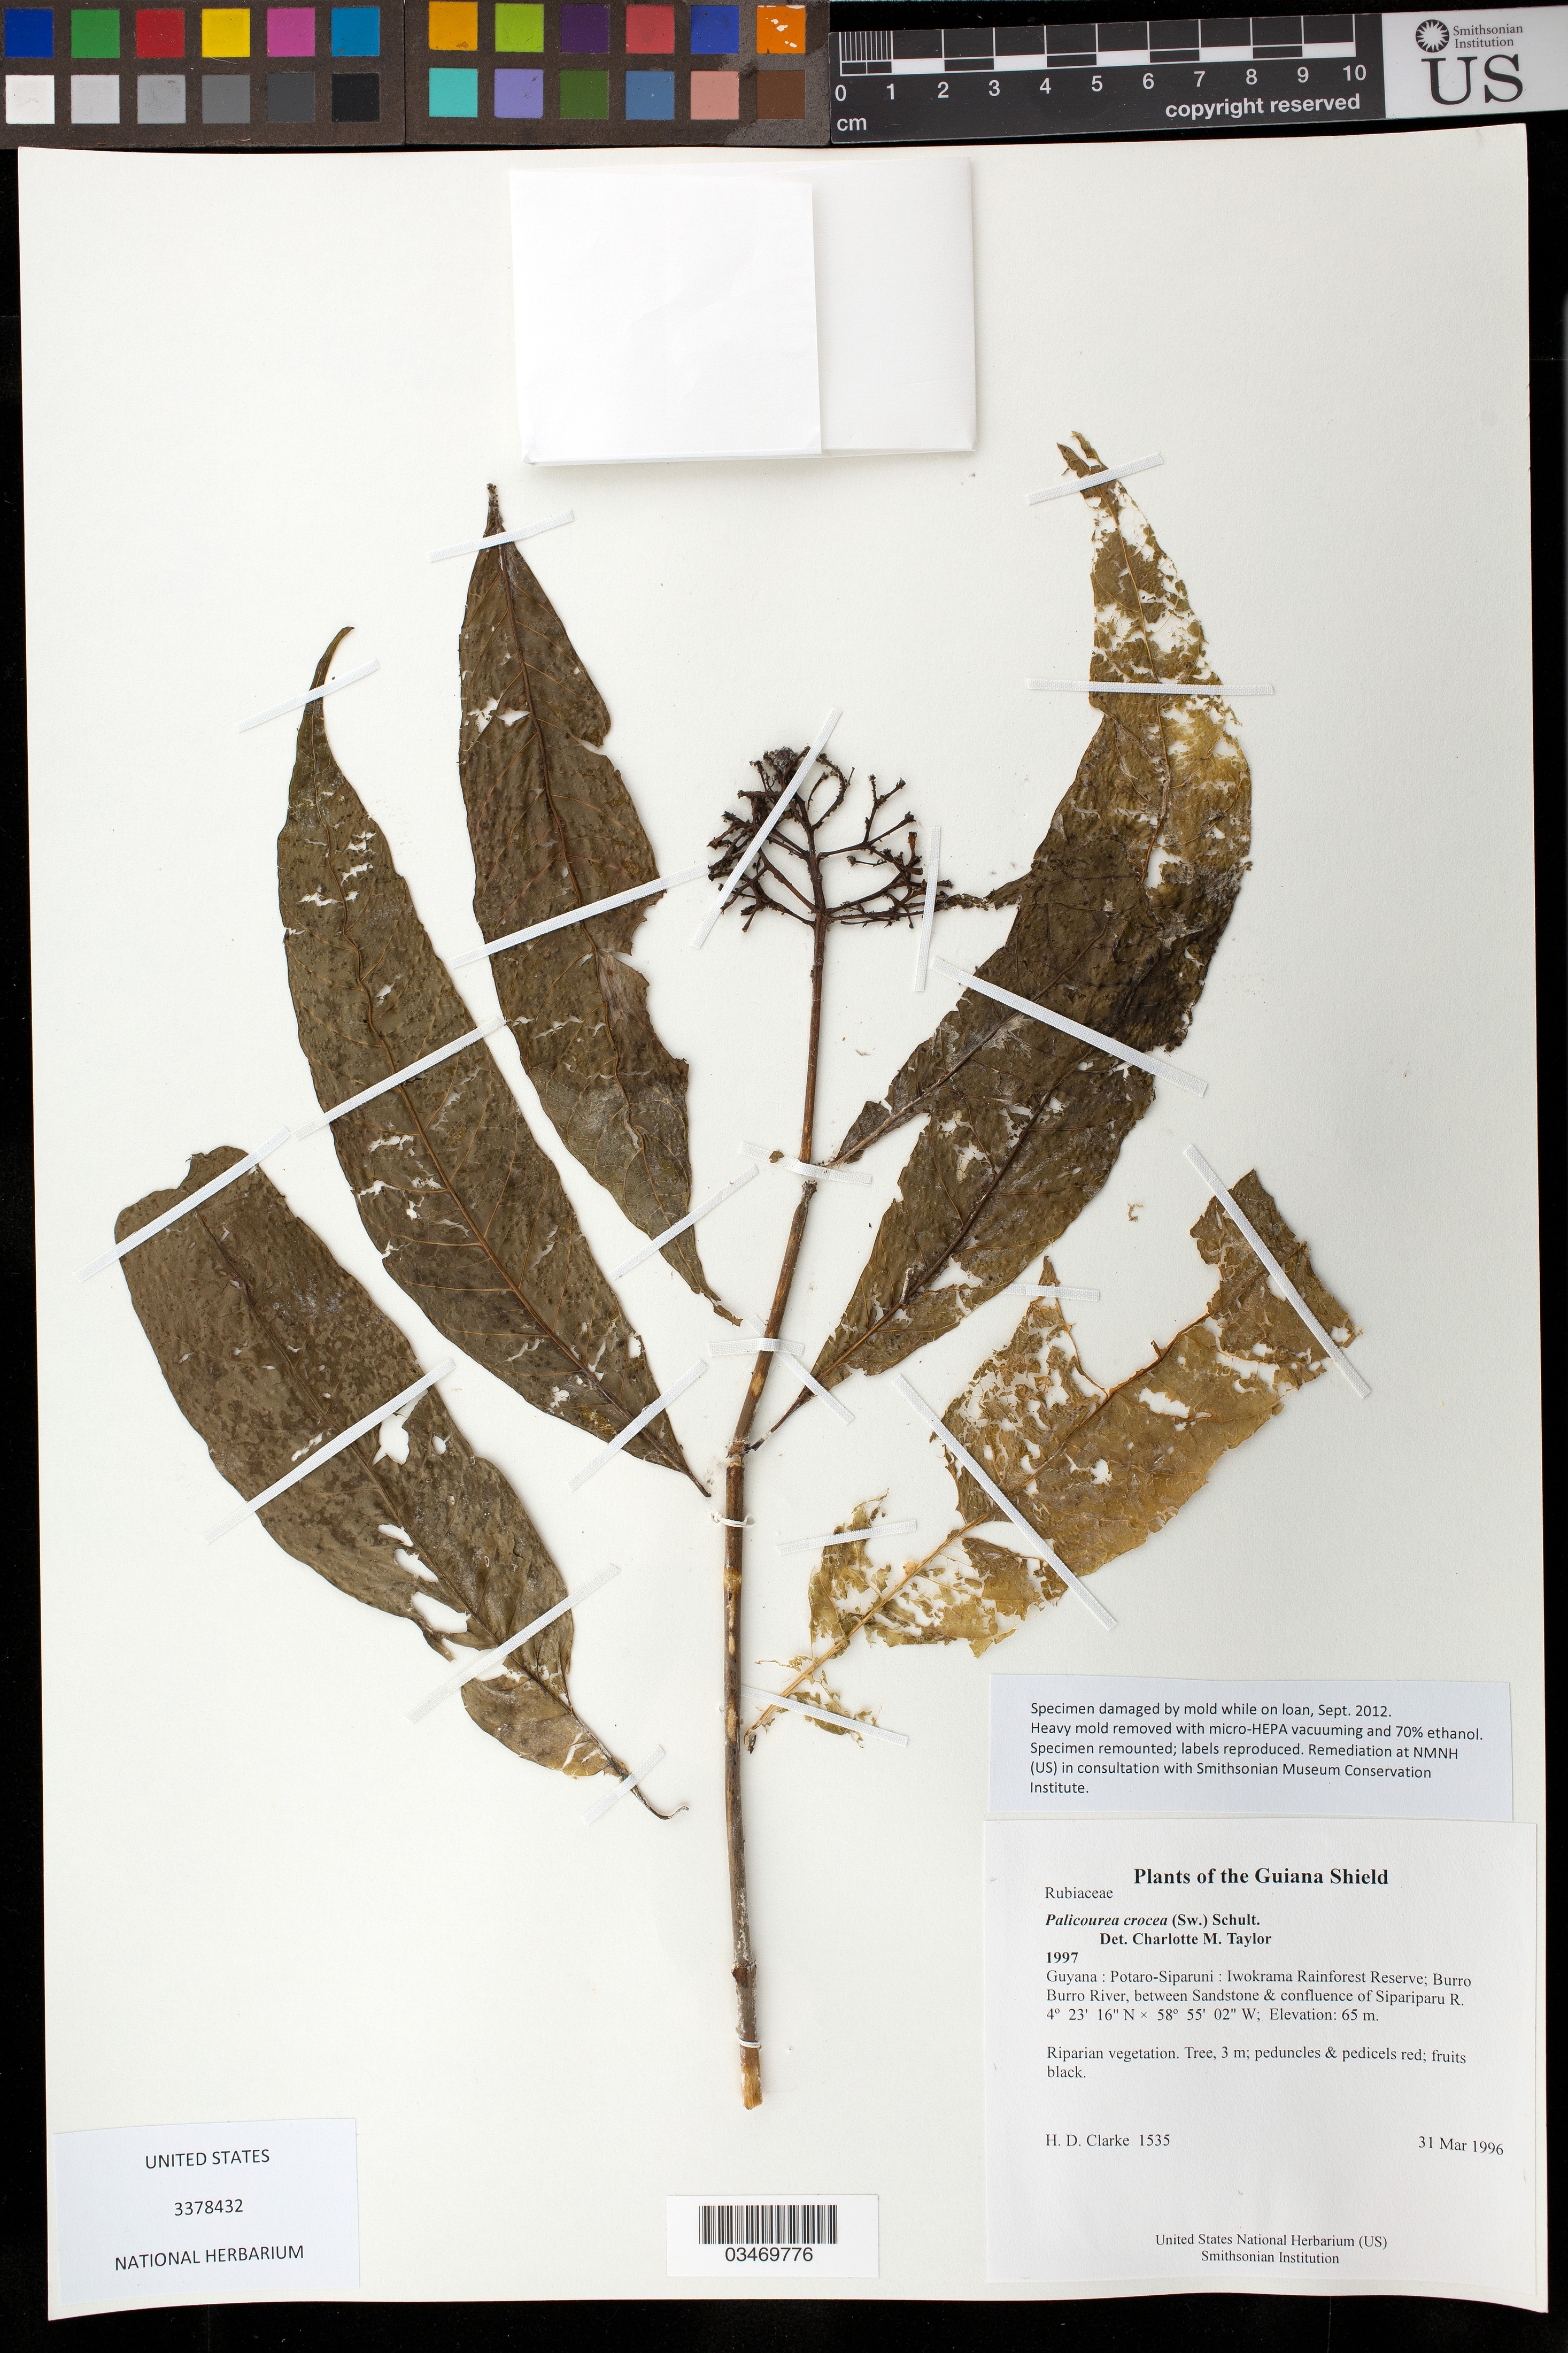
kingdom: Plantae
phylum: Tracheophyta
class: Magnoliopsida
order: Gentianales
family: Rubiaceae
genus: Palicourea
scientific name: Palicourea crocea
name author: (Sw.) Schult.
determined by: Taylor, Charlotte M.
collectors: H. D. Clarke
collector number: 1535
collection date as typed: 31 March 1996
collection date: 1996-03-31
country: Guyana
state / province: Potaro-Siparuni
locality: Iwokrama Rainforest Reserve; Burro Burro River, between Sandstone & confluence of Sipariparu R.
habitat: Riparian vegetation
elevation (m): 65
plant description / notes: Second record for the Guianas Distribution: Specimen damaged by mold while on loan, Sept. 2012. Heavy mold removed with micro-HEPA vacuuming and 70% ethanol. Specimen remounted; labels reproduced. Remediation at NMNH (US) in consultation with Smithsonian Museum Conservation Institute.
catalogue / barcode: US 3378432